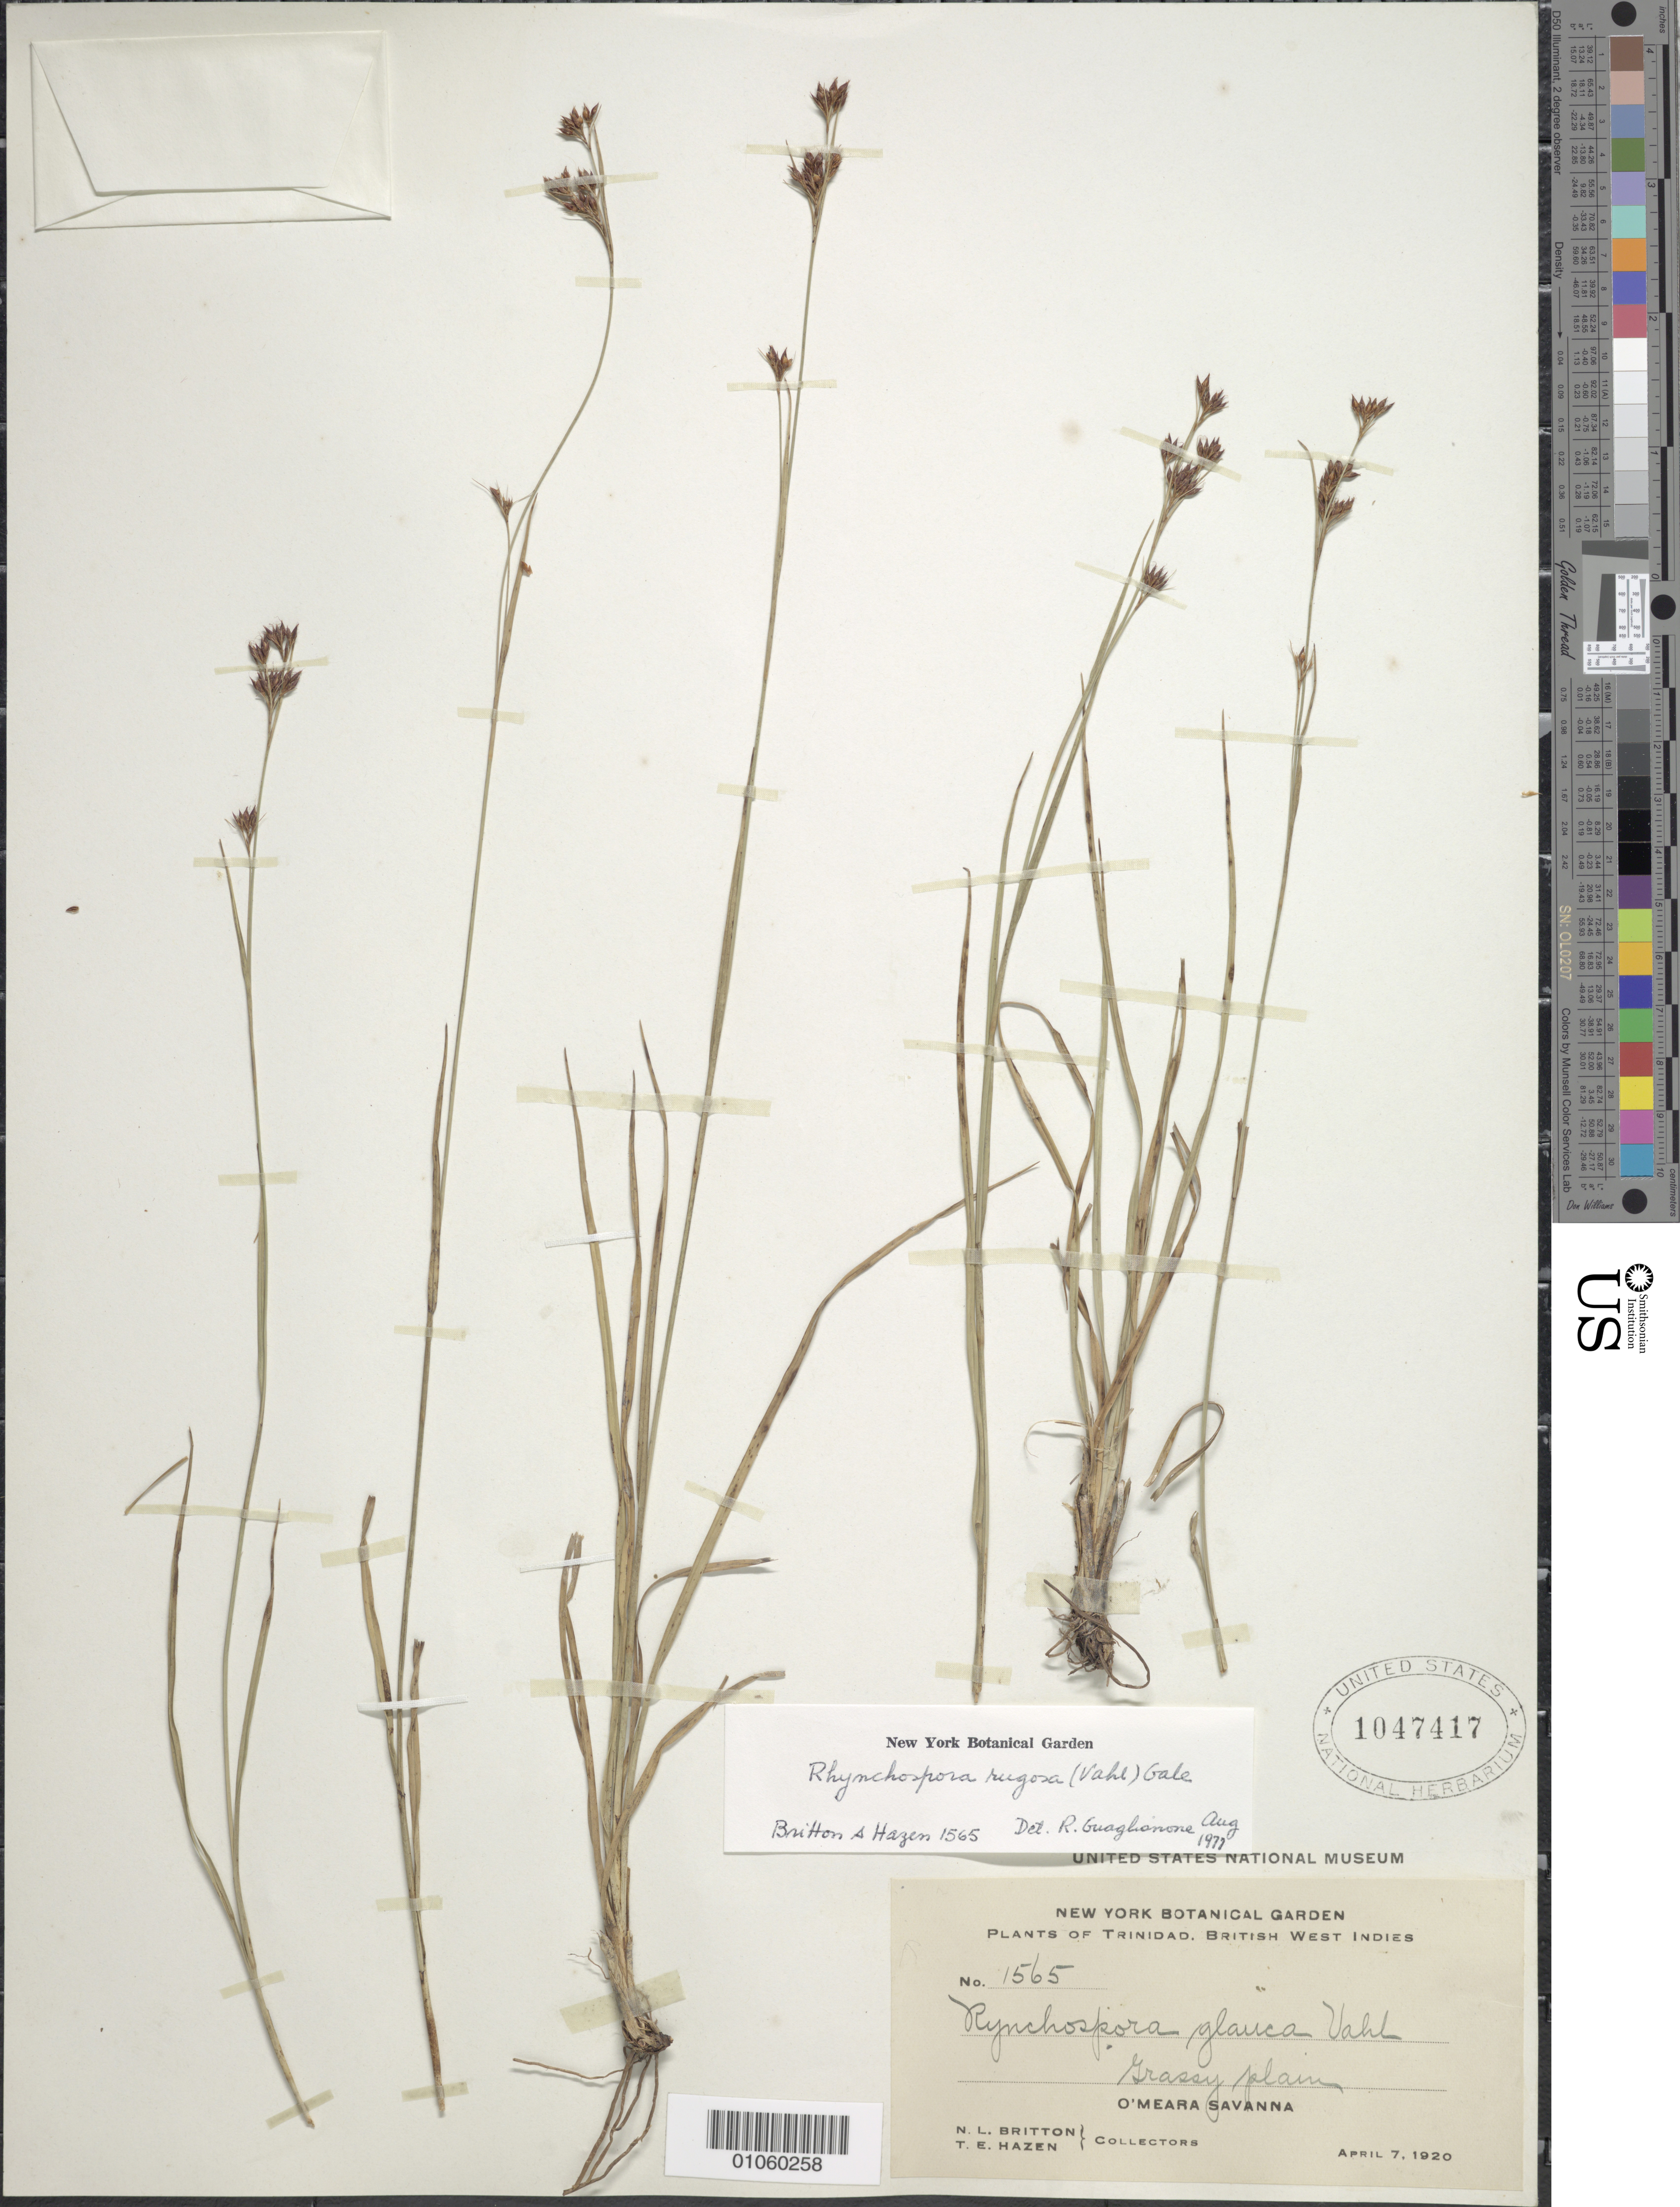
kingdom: Plantae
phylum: Tracheophyta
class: Liliopsida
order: Poales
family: Cyperaceae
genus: Rhynchospora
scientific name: Rhynchospora rugosa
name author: (Vahl) Gale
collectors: N. Britton & T. E. Hazen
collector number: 1565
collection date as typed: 07 Apr 1920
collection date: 1920-04-07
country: Trinidad and Tobago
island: Trinidad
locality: O'Meara Savanna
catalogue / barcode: US 1047417